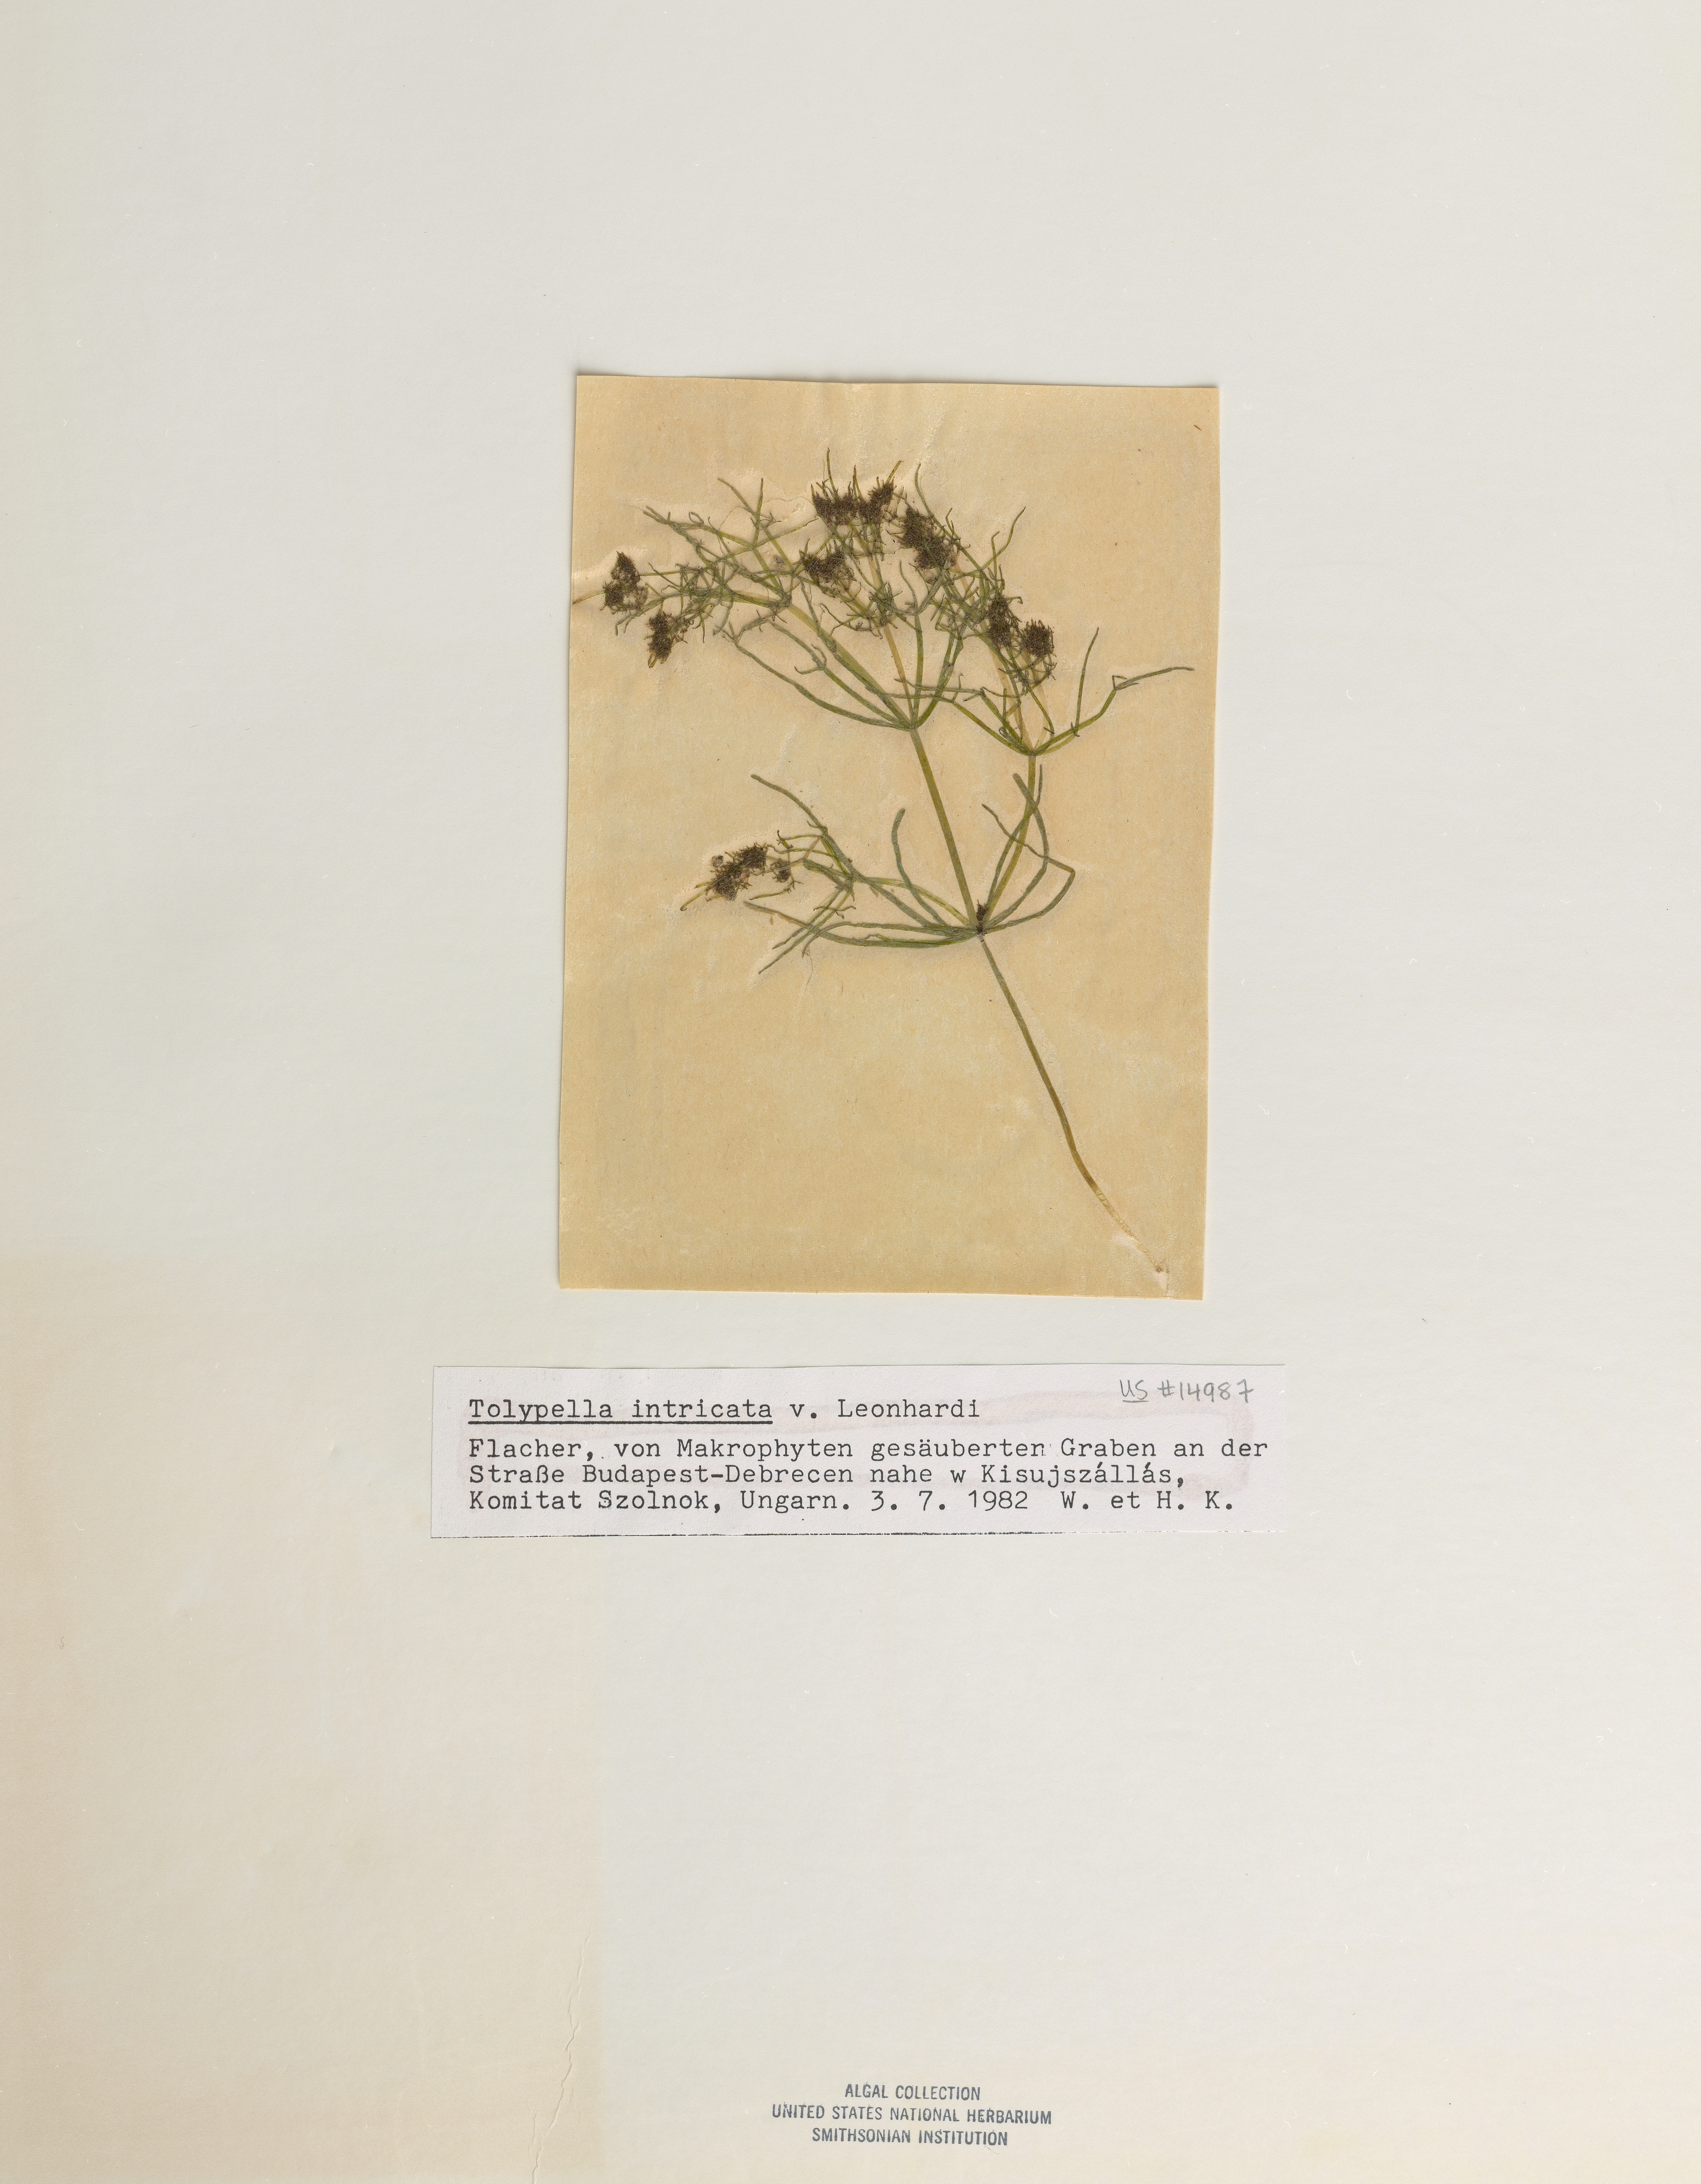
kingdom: Plantae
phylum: Charophyta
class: Charophyceae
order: Charales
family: Characeae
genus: Tolypella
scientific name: Tolypella intricata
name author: (Trentepohl in Roth) Leonhardi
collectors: W. Krause & H. Krause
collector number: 39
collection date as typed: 03 Jul 1982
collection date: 1982-07-03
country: Hungary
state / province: Szolnok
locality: Budapest-debrecen road, near kisujszallas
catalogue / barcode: US 14987